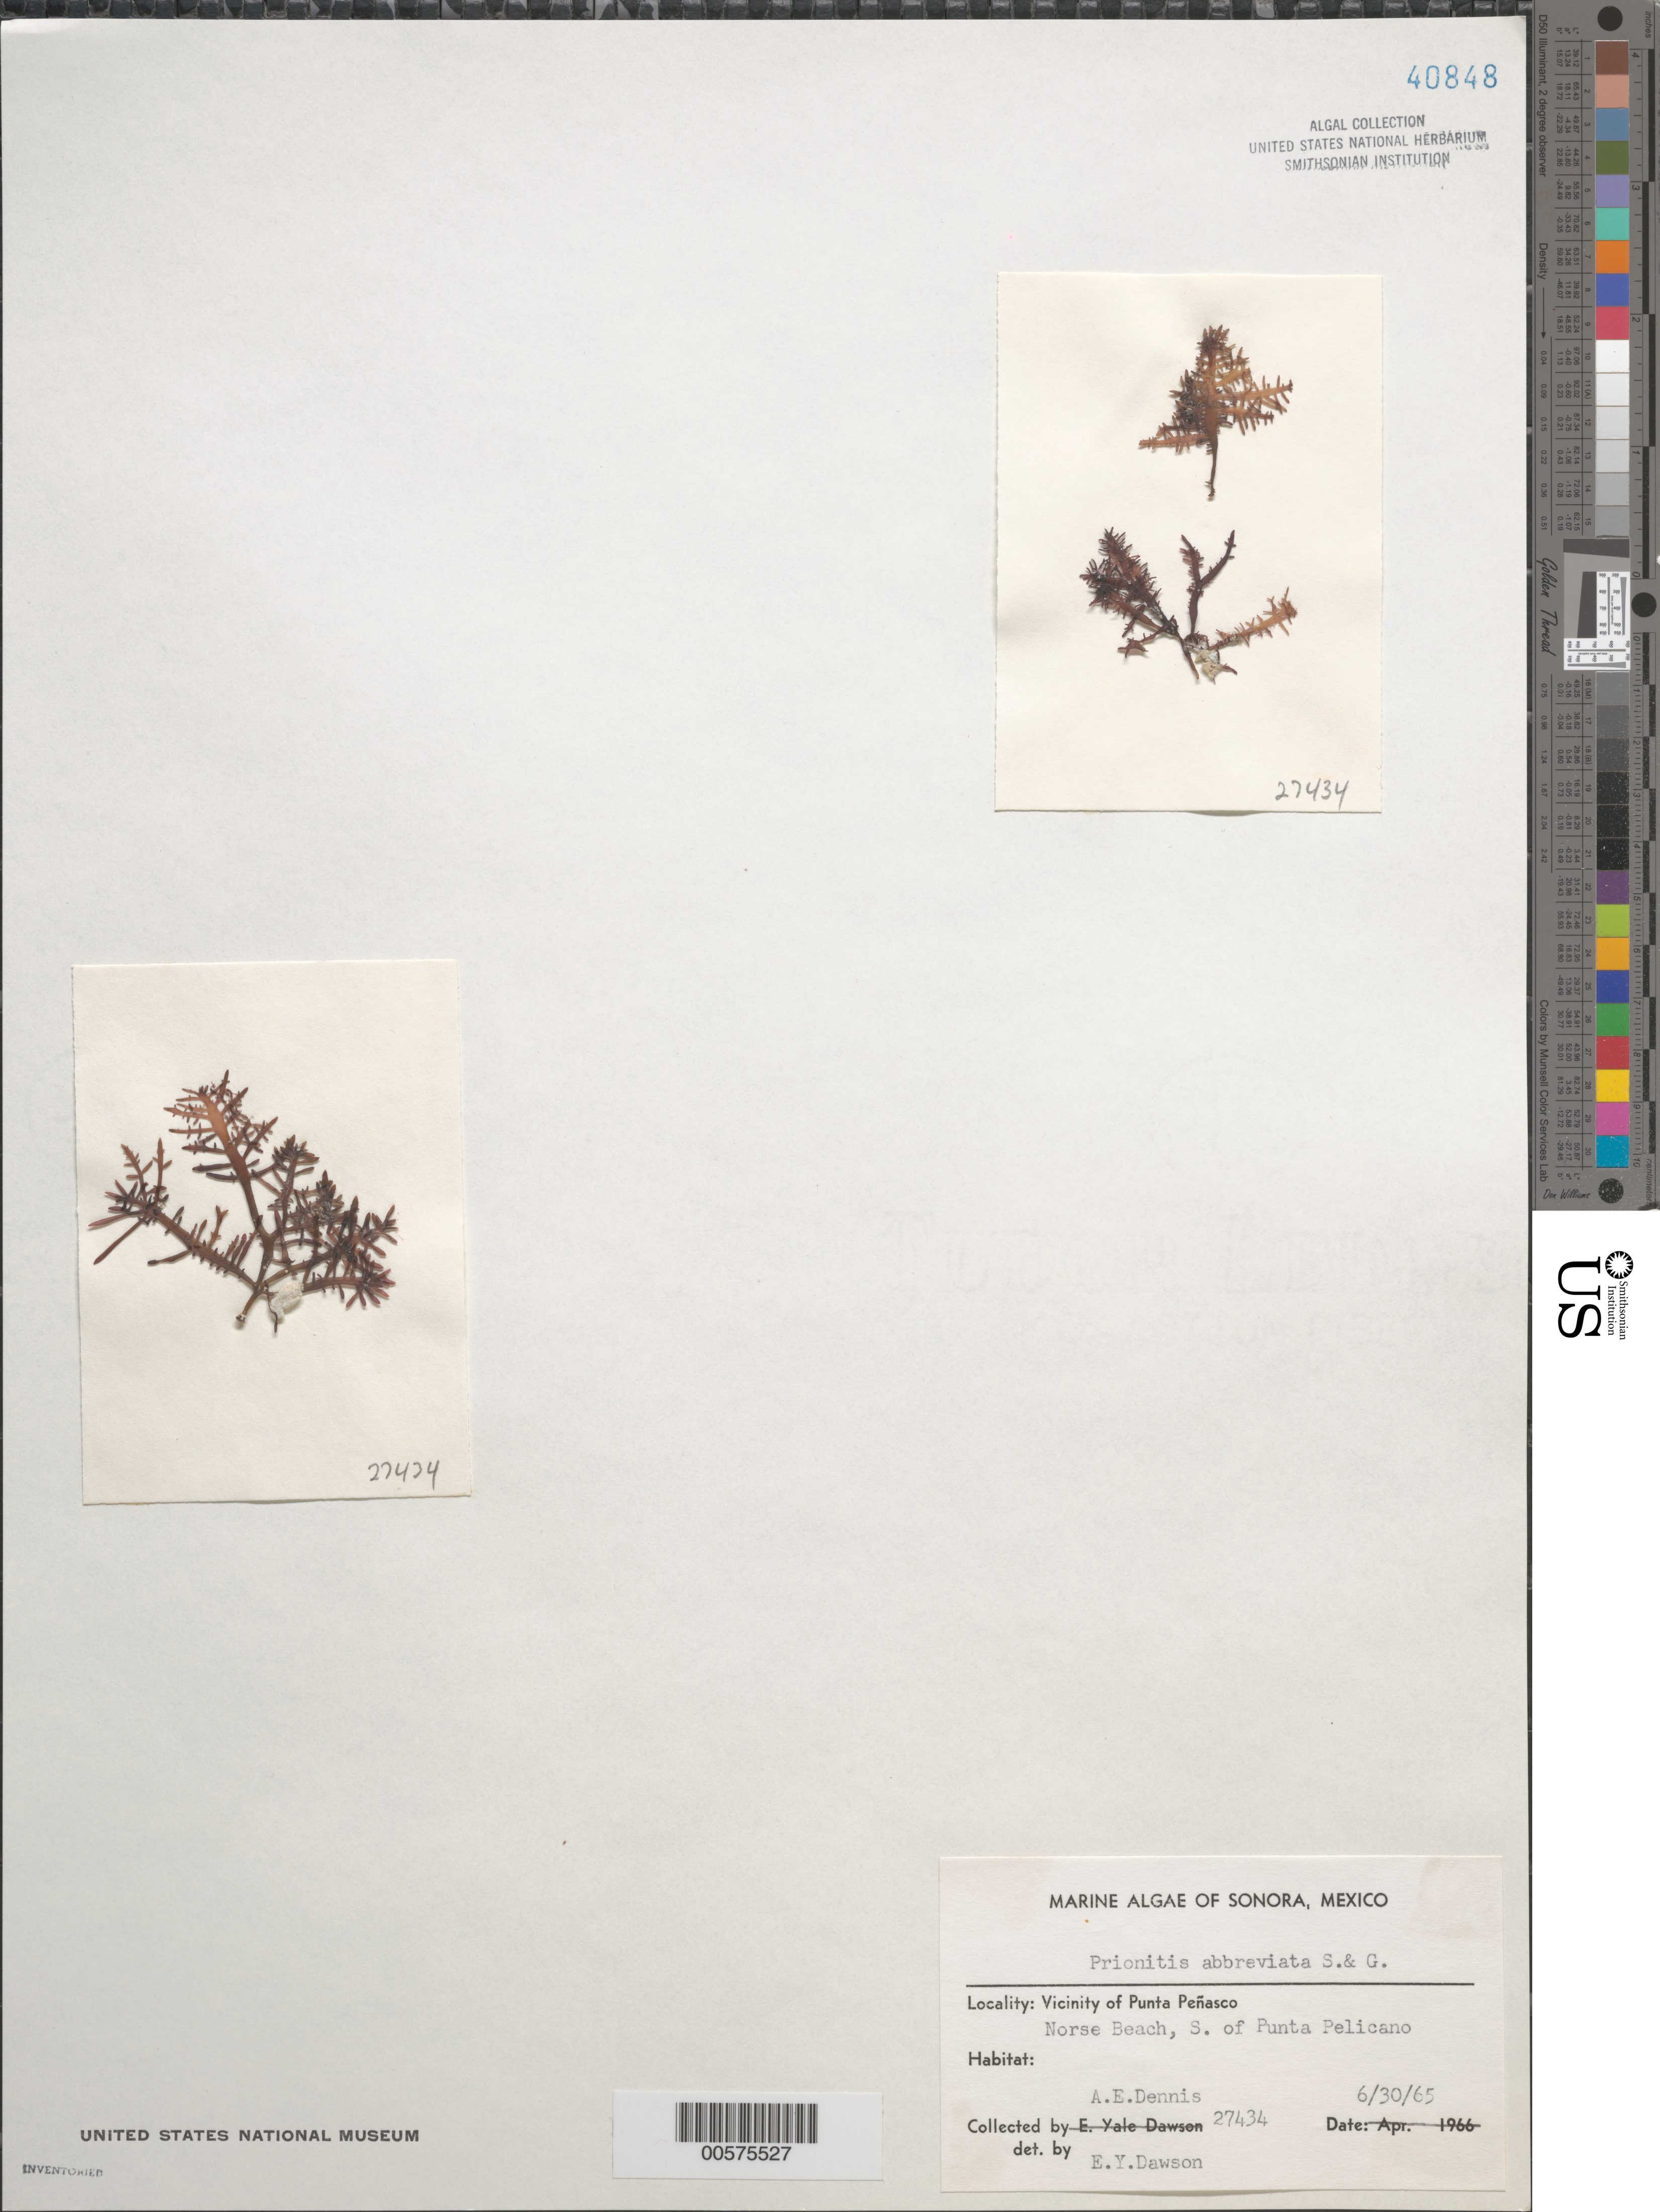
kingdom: Plantae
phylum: Rhodophyta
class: Florideophyceae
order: Cryptonemiales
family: Cryptonemiaceae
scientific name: Prionitis abbreviata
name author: Setchell & N.L. Gardner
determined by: Dawson, E. Y.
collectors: A. Dennis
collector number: EYD 27434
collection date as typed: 30 Jun 1965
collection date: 1965-06-30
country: Mexico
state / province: Sonora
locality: Norse Beach, south of Punta Pelicano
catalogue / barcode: US 40848